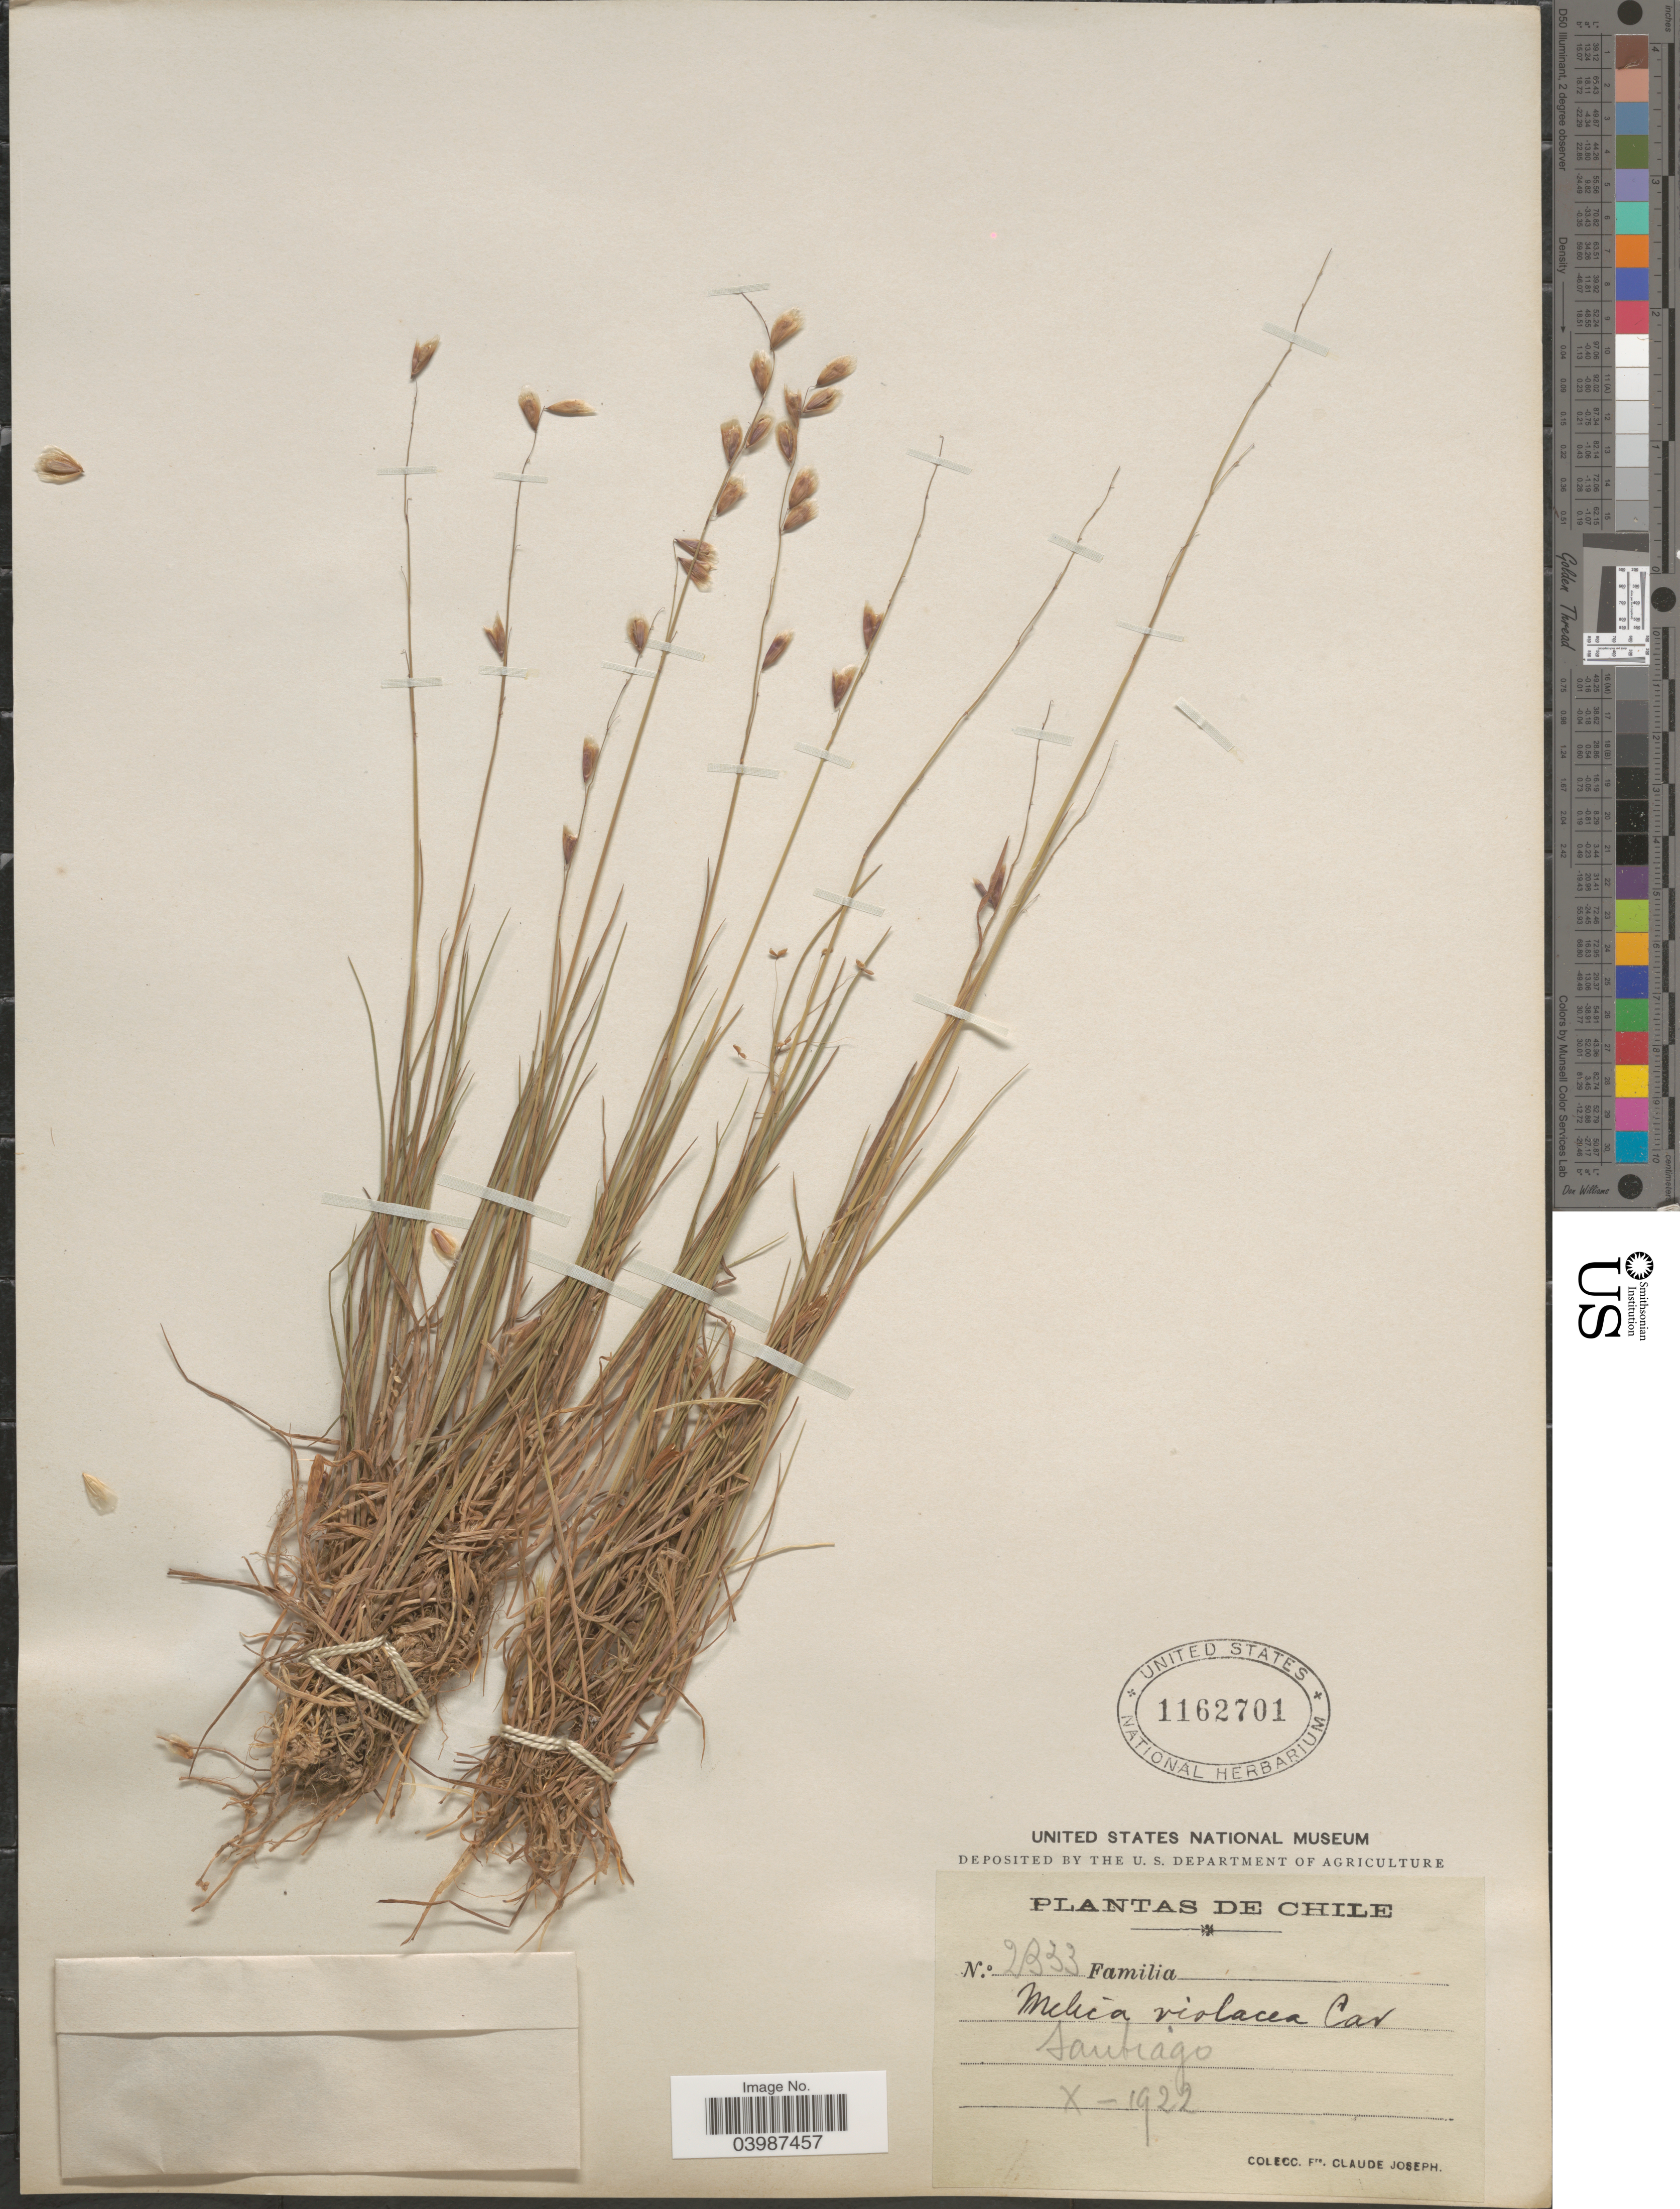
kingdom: Plantae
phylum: Tracheophyta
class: Liliopsida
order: Poales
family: Poaceae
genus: Melica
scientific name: Melica violacea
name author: Cav.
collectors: Bro. Claude-Joseph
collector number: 2333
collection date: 1922-10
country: Chile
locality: Santiago.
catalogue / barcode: US 1162701